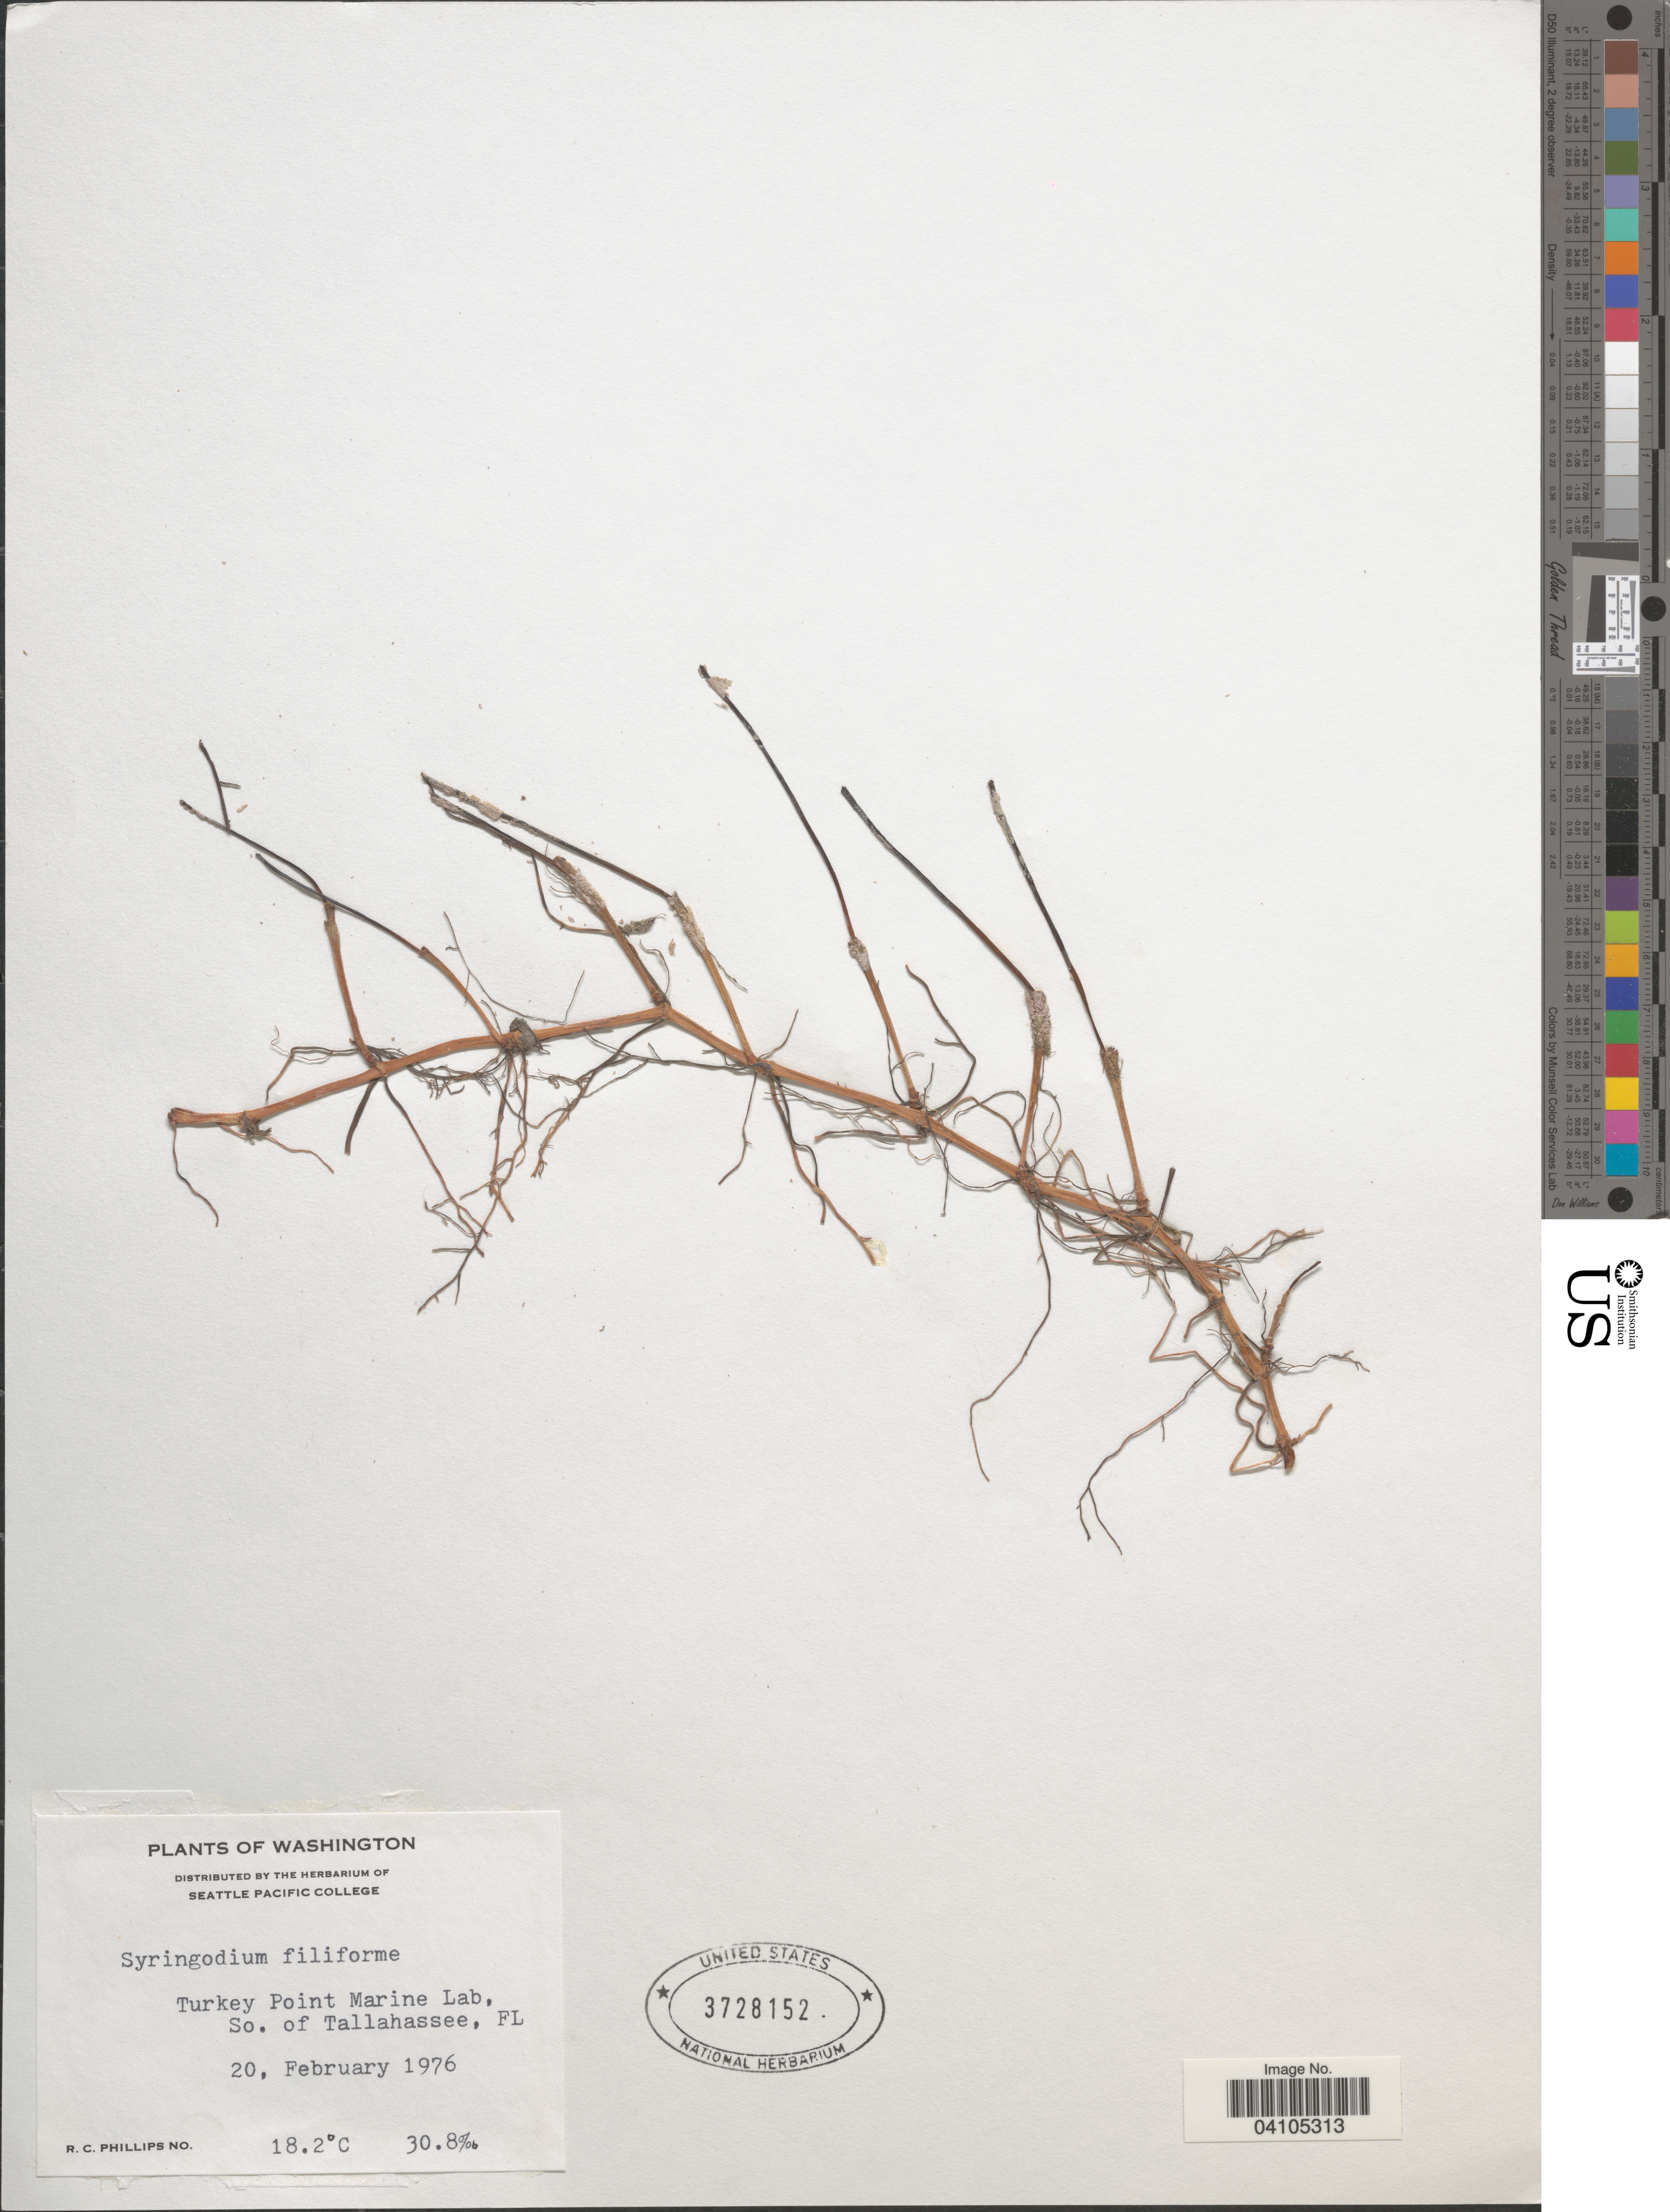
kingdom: Plantae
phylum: Tracheophyta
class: Liliopsida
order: Alismatales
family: Cymodoceaceae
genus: Syringodium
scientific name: Syringodium filiforme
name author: Kütz.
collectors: R. C. Phillips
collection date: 1976-02-20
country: United States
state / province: Florida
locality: Turkey Point Marine Lab, So. of Tallahassee.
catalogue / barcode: US 3728152